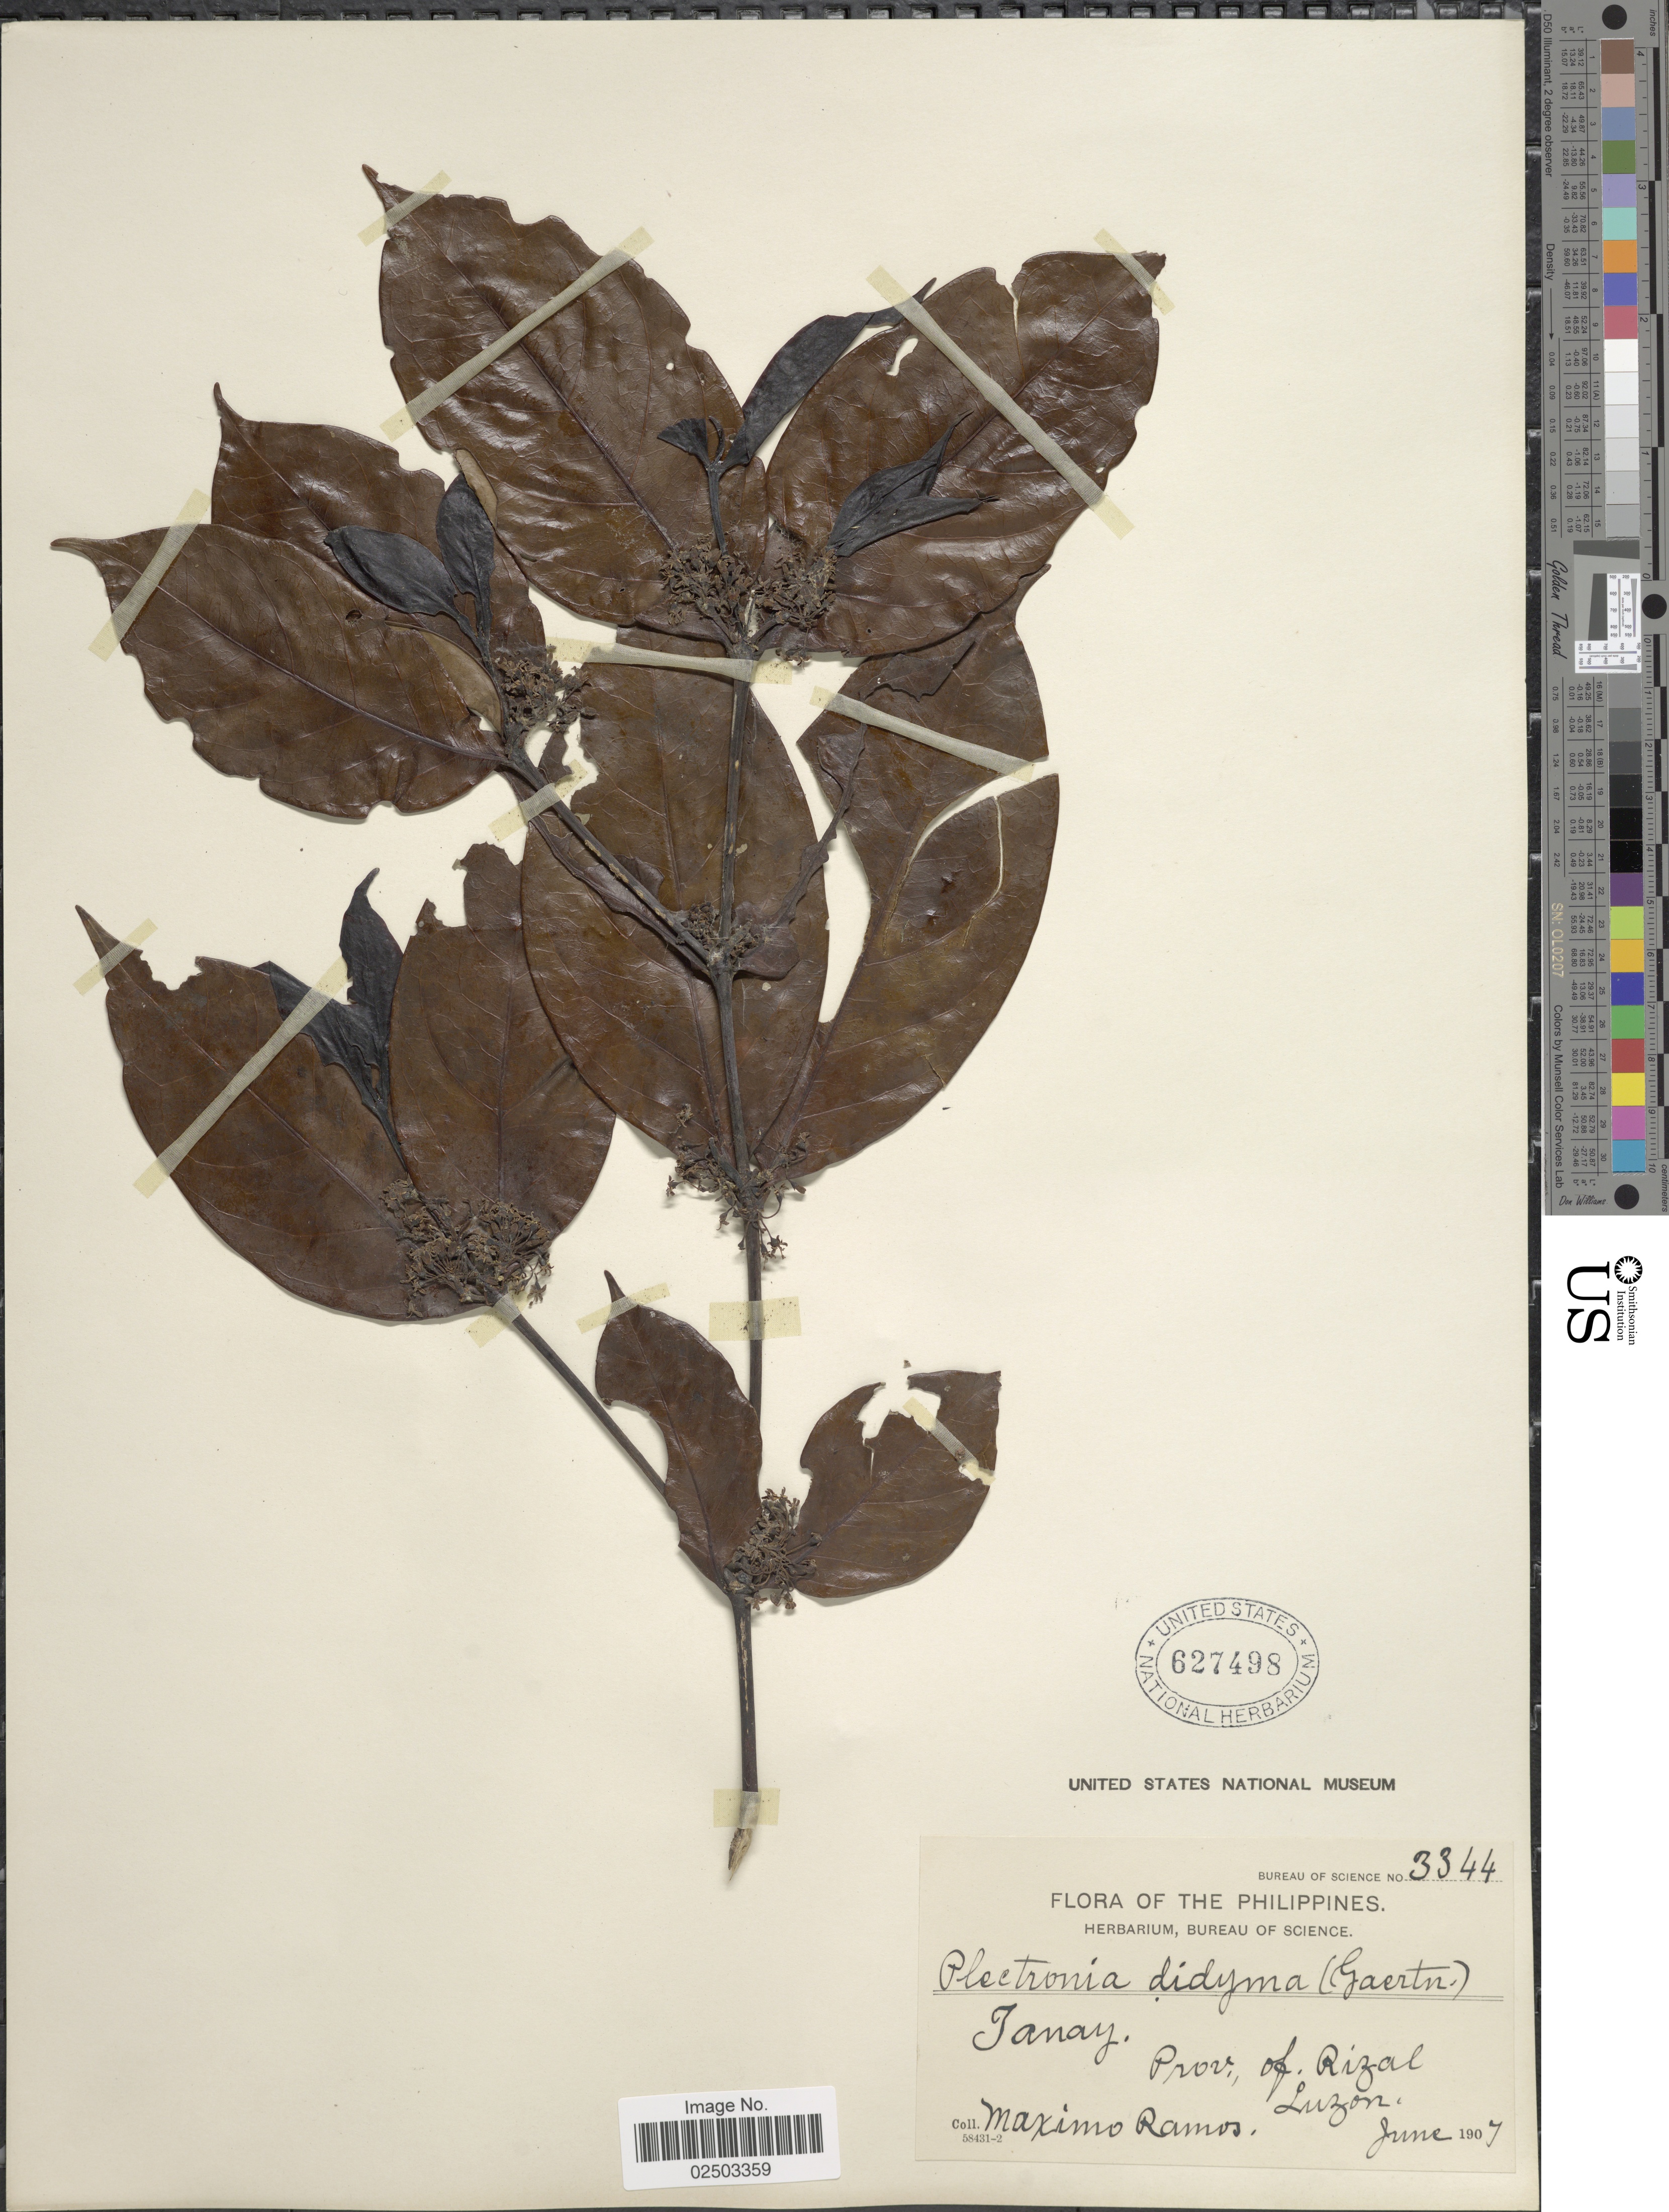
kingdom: Plantae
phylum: Tracheophyta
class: Magnoliopsida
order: Gentianales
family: Rubiaceae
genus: Canthium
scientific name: Canthium dicoccum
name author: (Gaertn.) Merr.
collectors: M. Ramos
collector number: Bureau of Science 3344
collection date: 1907-06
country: Philippines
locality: Tanay, Prov. of Rizal Luzon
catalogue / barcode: US 927498